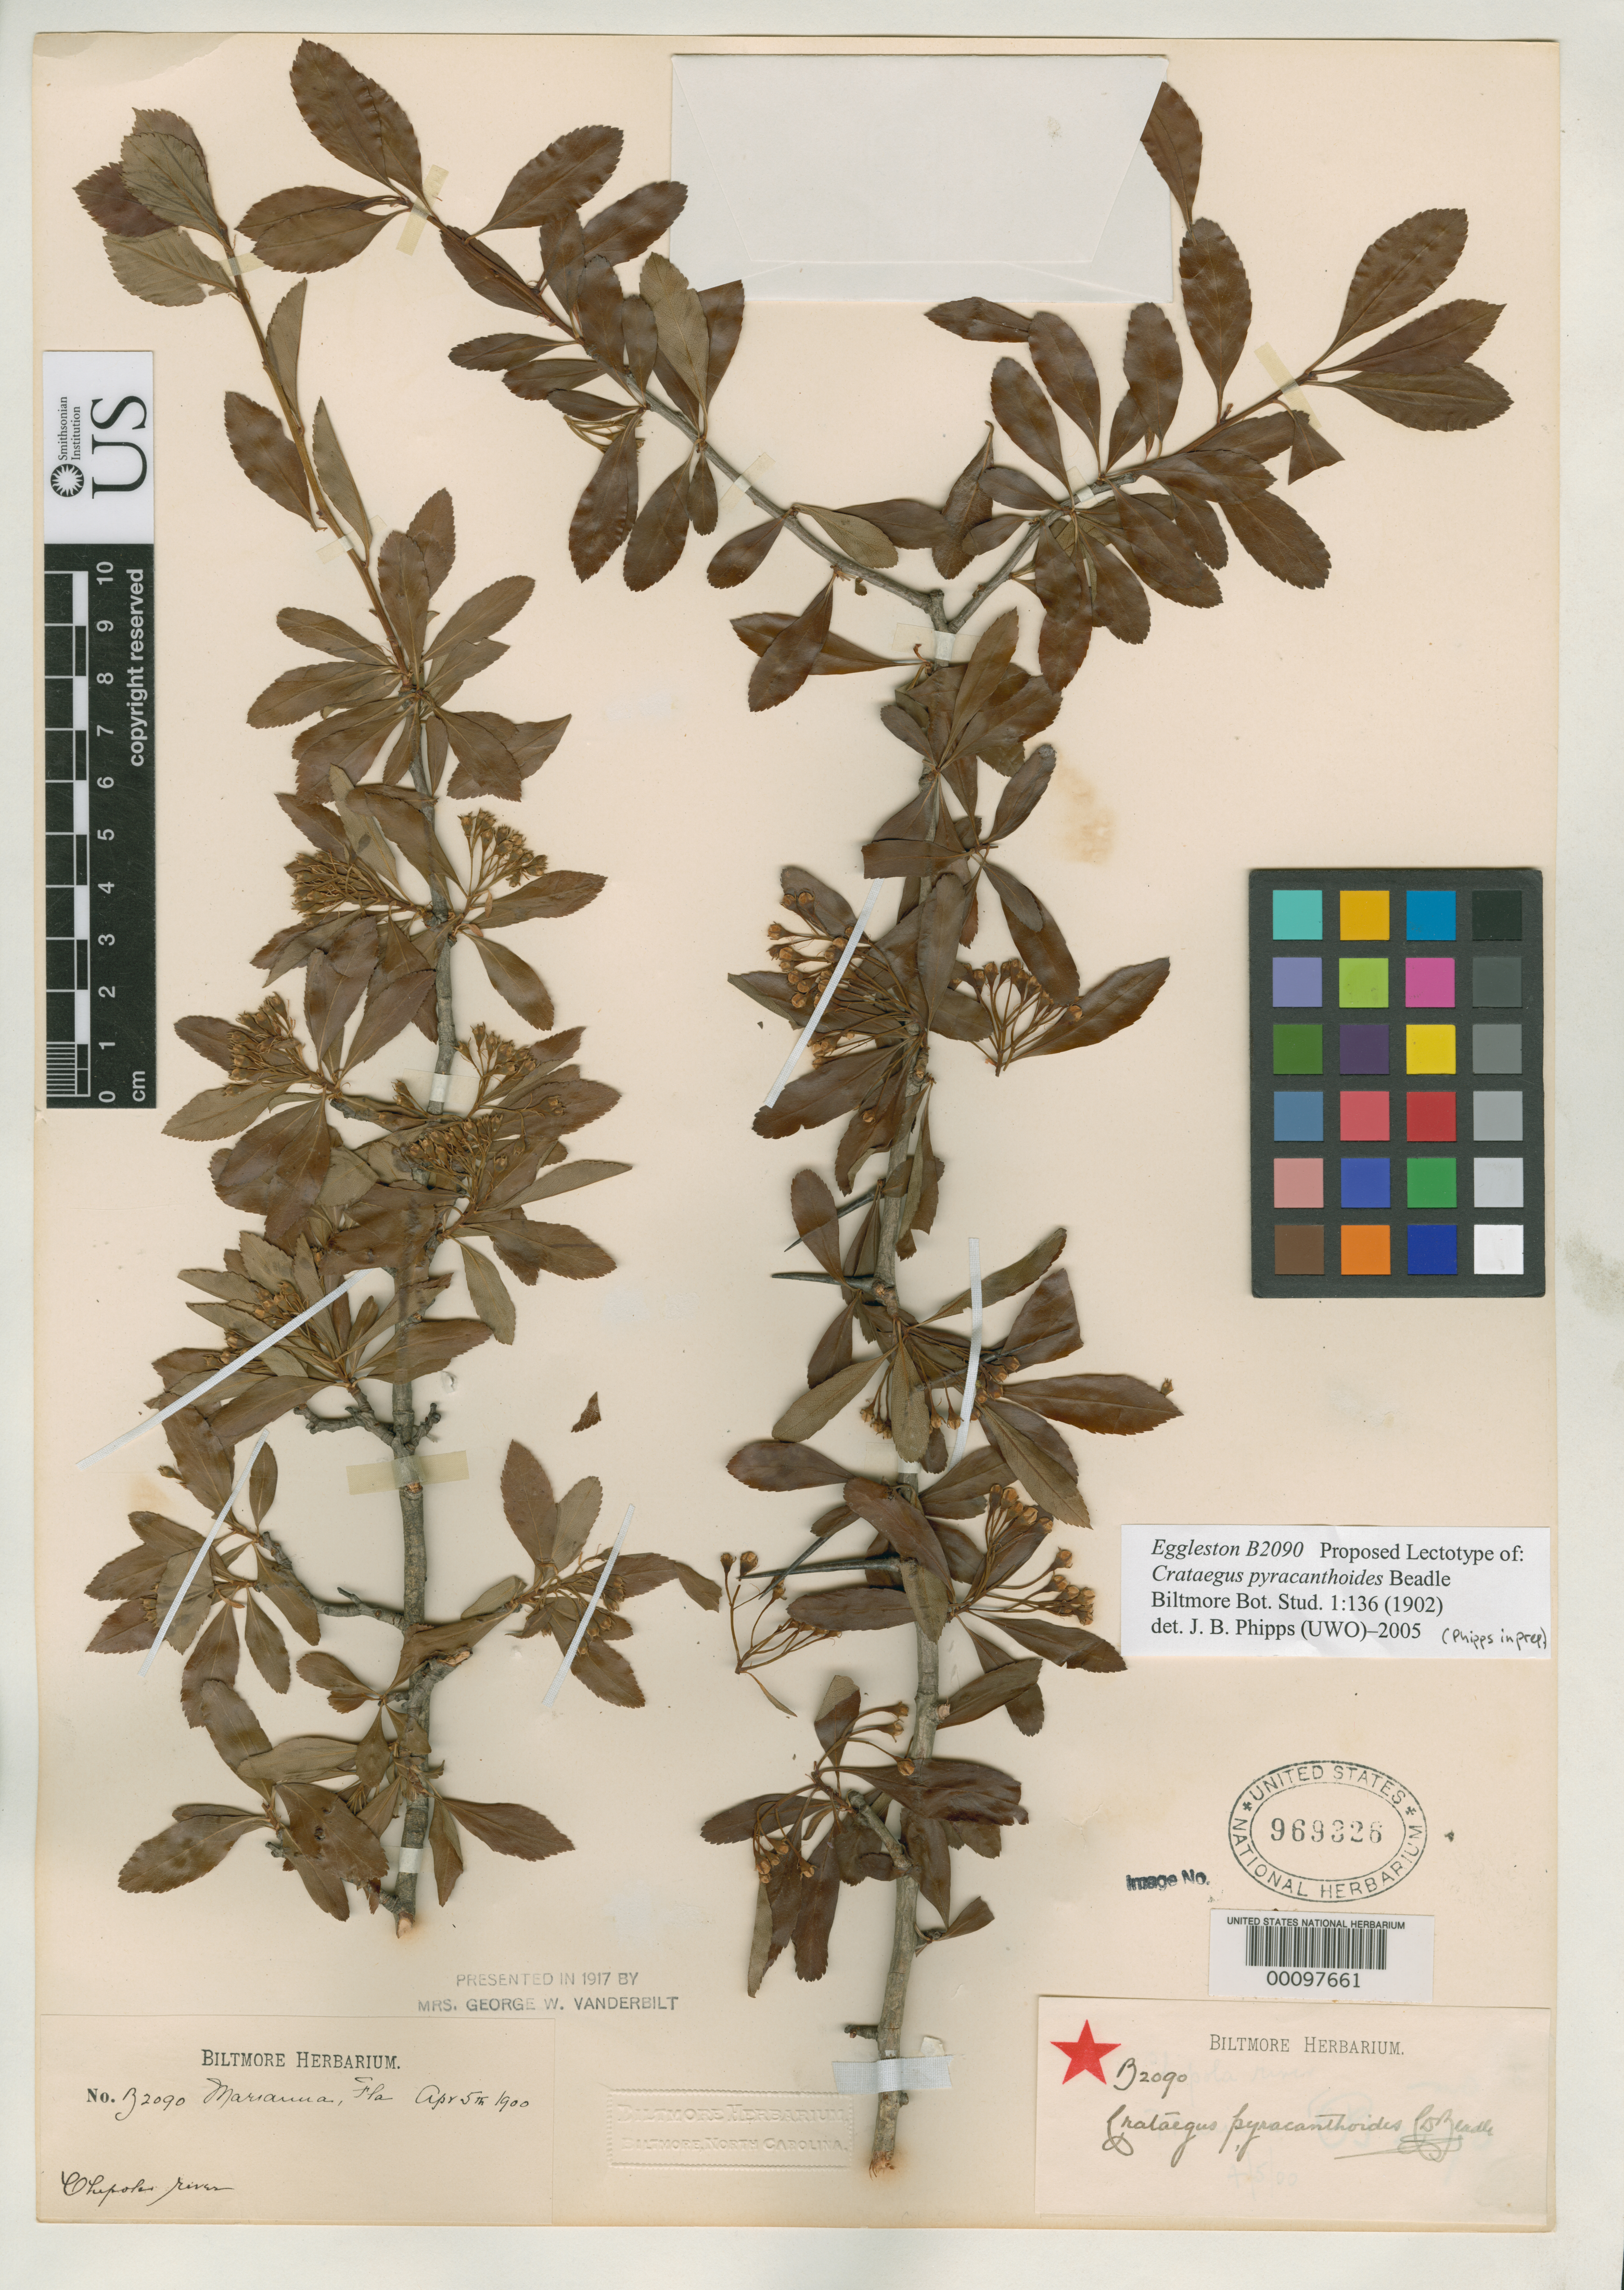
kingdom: Plantae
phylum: Tracheophyta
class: Magnoliopsida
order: Rosales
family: Rosaceae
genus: Crataegus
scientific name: Crataegus pyracanthoides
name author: Beadle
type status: Syntype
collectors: ex herb. Biltmore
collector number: B 2090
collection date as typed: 05 Apr 1900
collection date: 1900-04-05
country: United States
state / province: Florida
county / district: Jackson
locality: Chipola River, near Marianna.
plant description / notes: This specimen annotated as "proposed lectotype" by J.B. Phipps (2005).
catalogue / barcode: US 969326